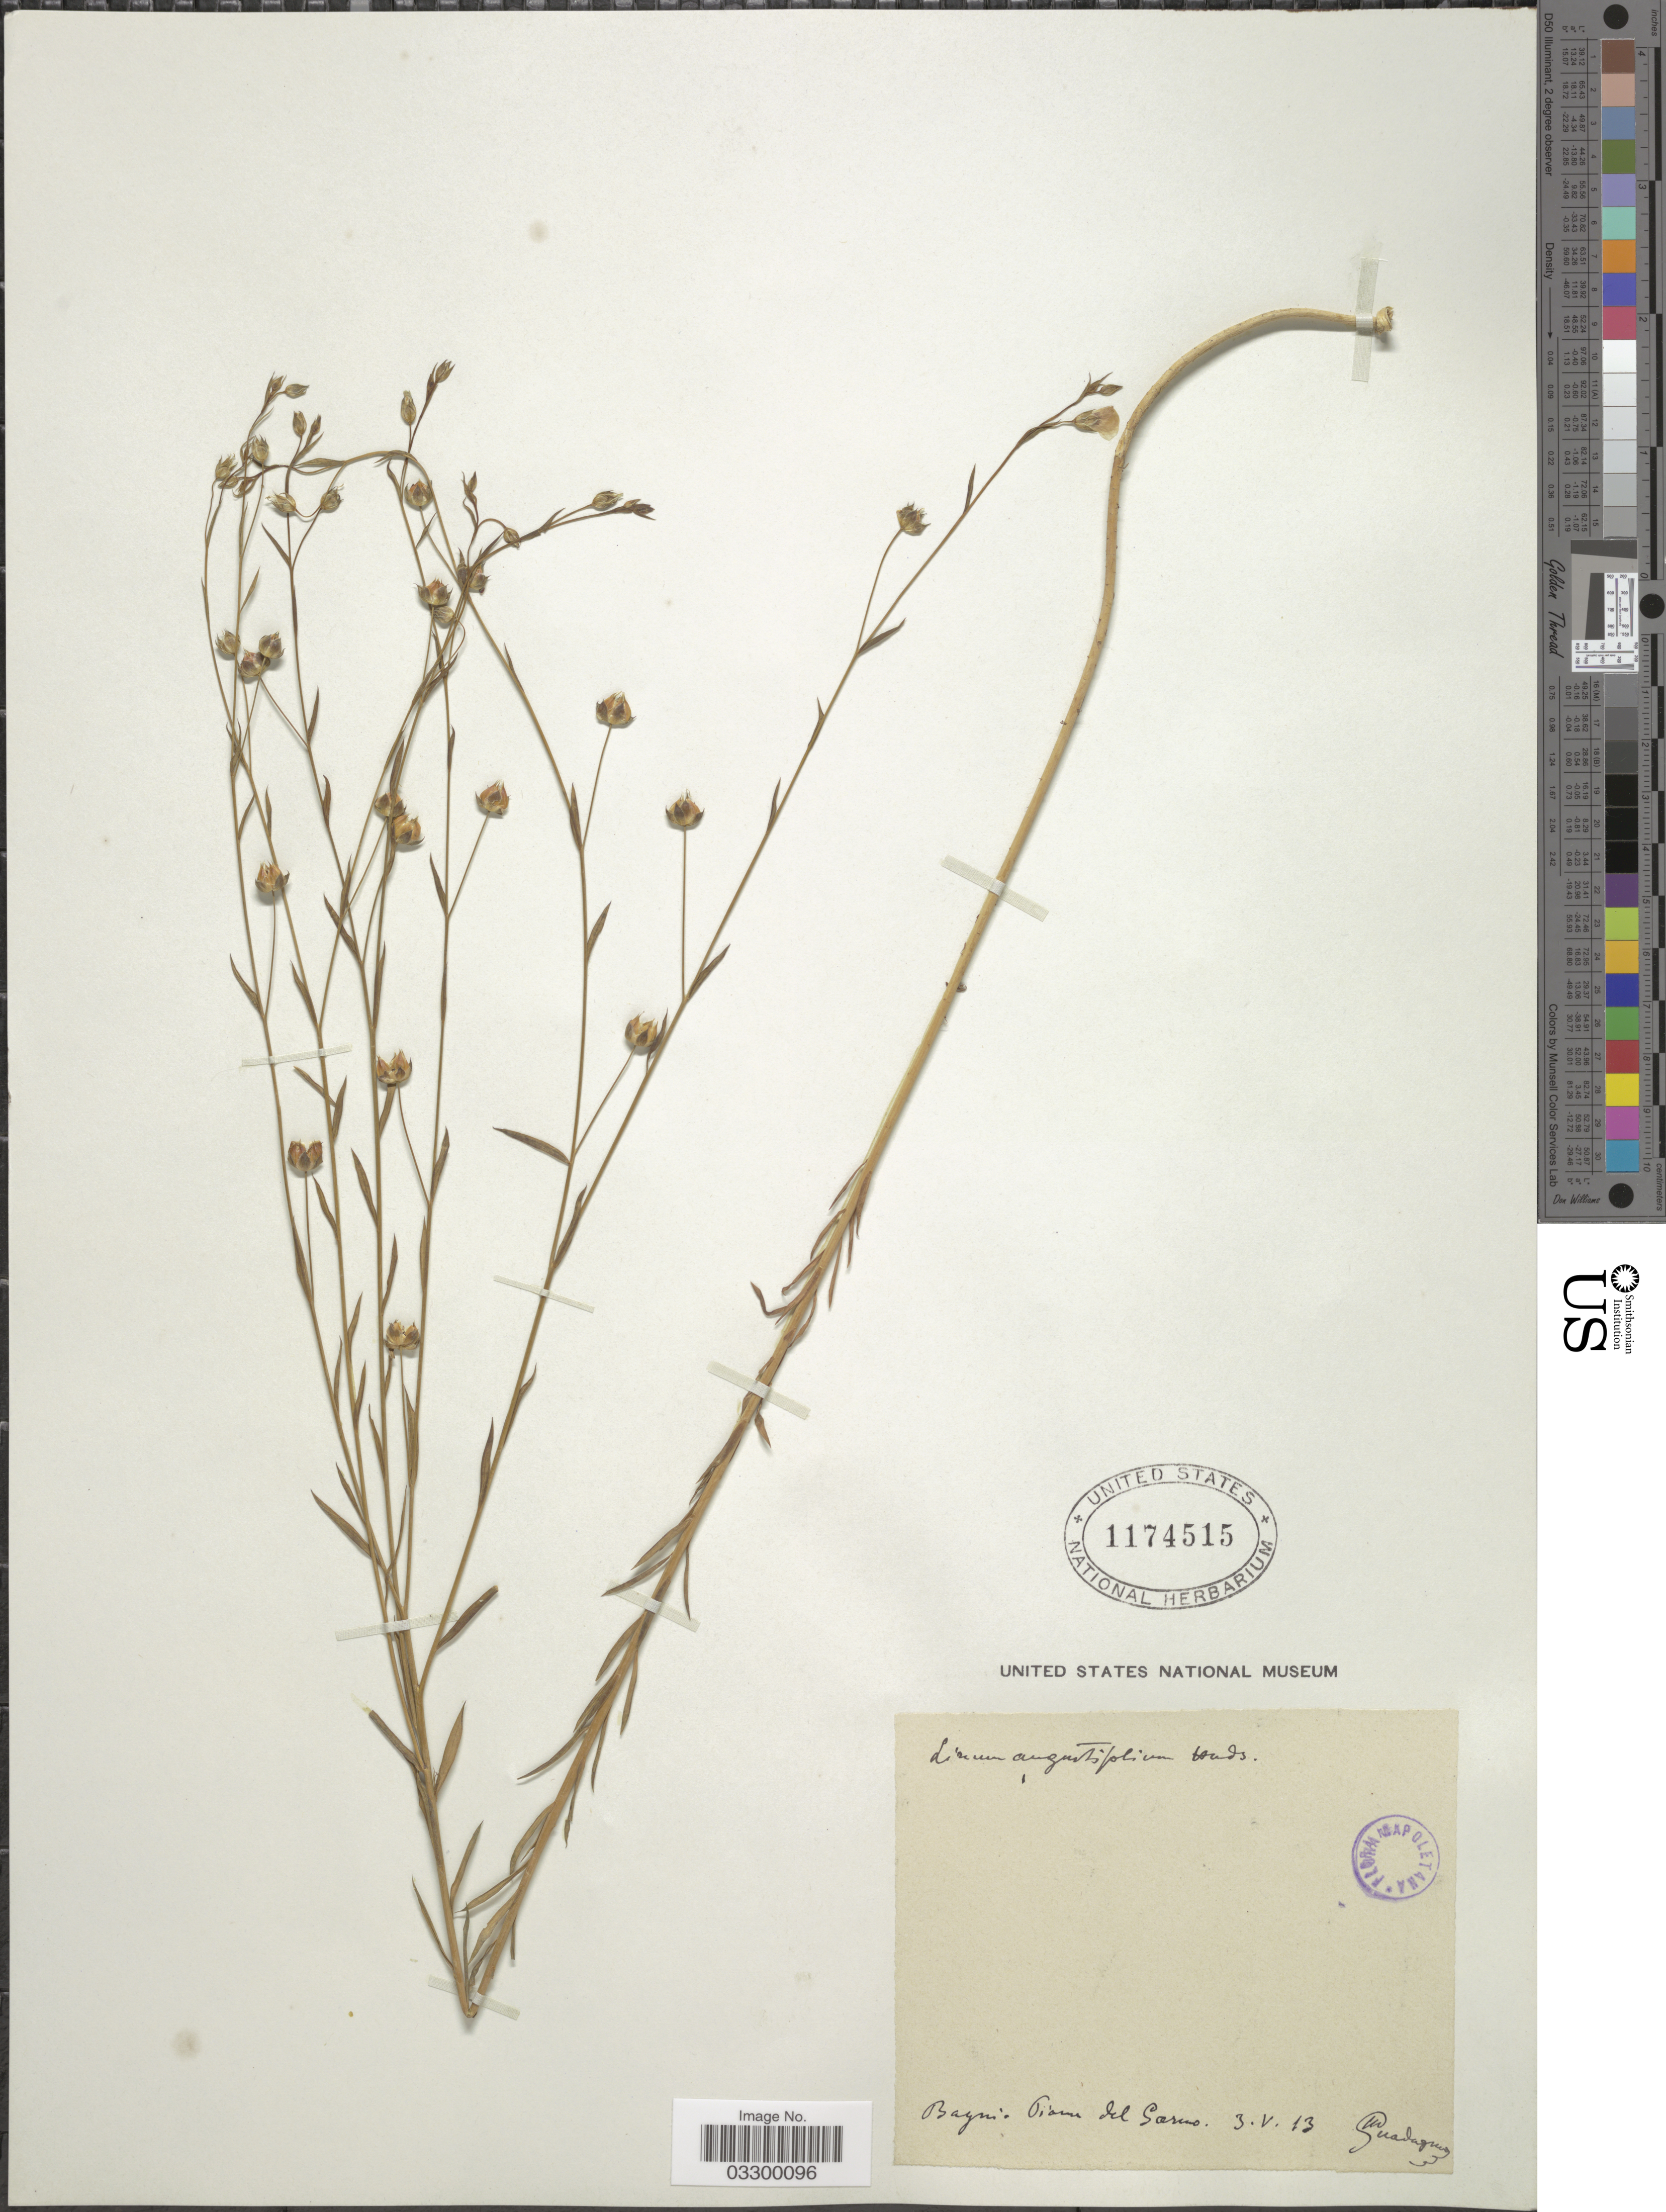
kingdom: Plantae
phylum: Tracheophyta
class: Magnoliopsida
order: Malpighiales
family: Linaceae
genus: Linum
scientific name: Linum angustifolium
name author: Huds.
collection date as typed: Transcribed d/m/y: 3/5/13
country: Italy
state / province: Campania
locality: Bagni, Fiume del Sarno.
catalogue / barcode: US 1174515